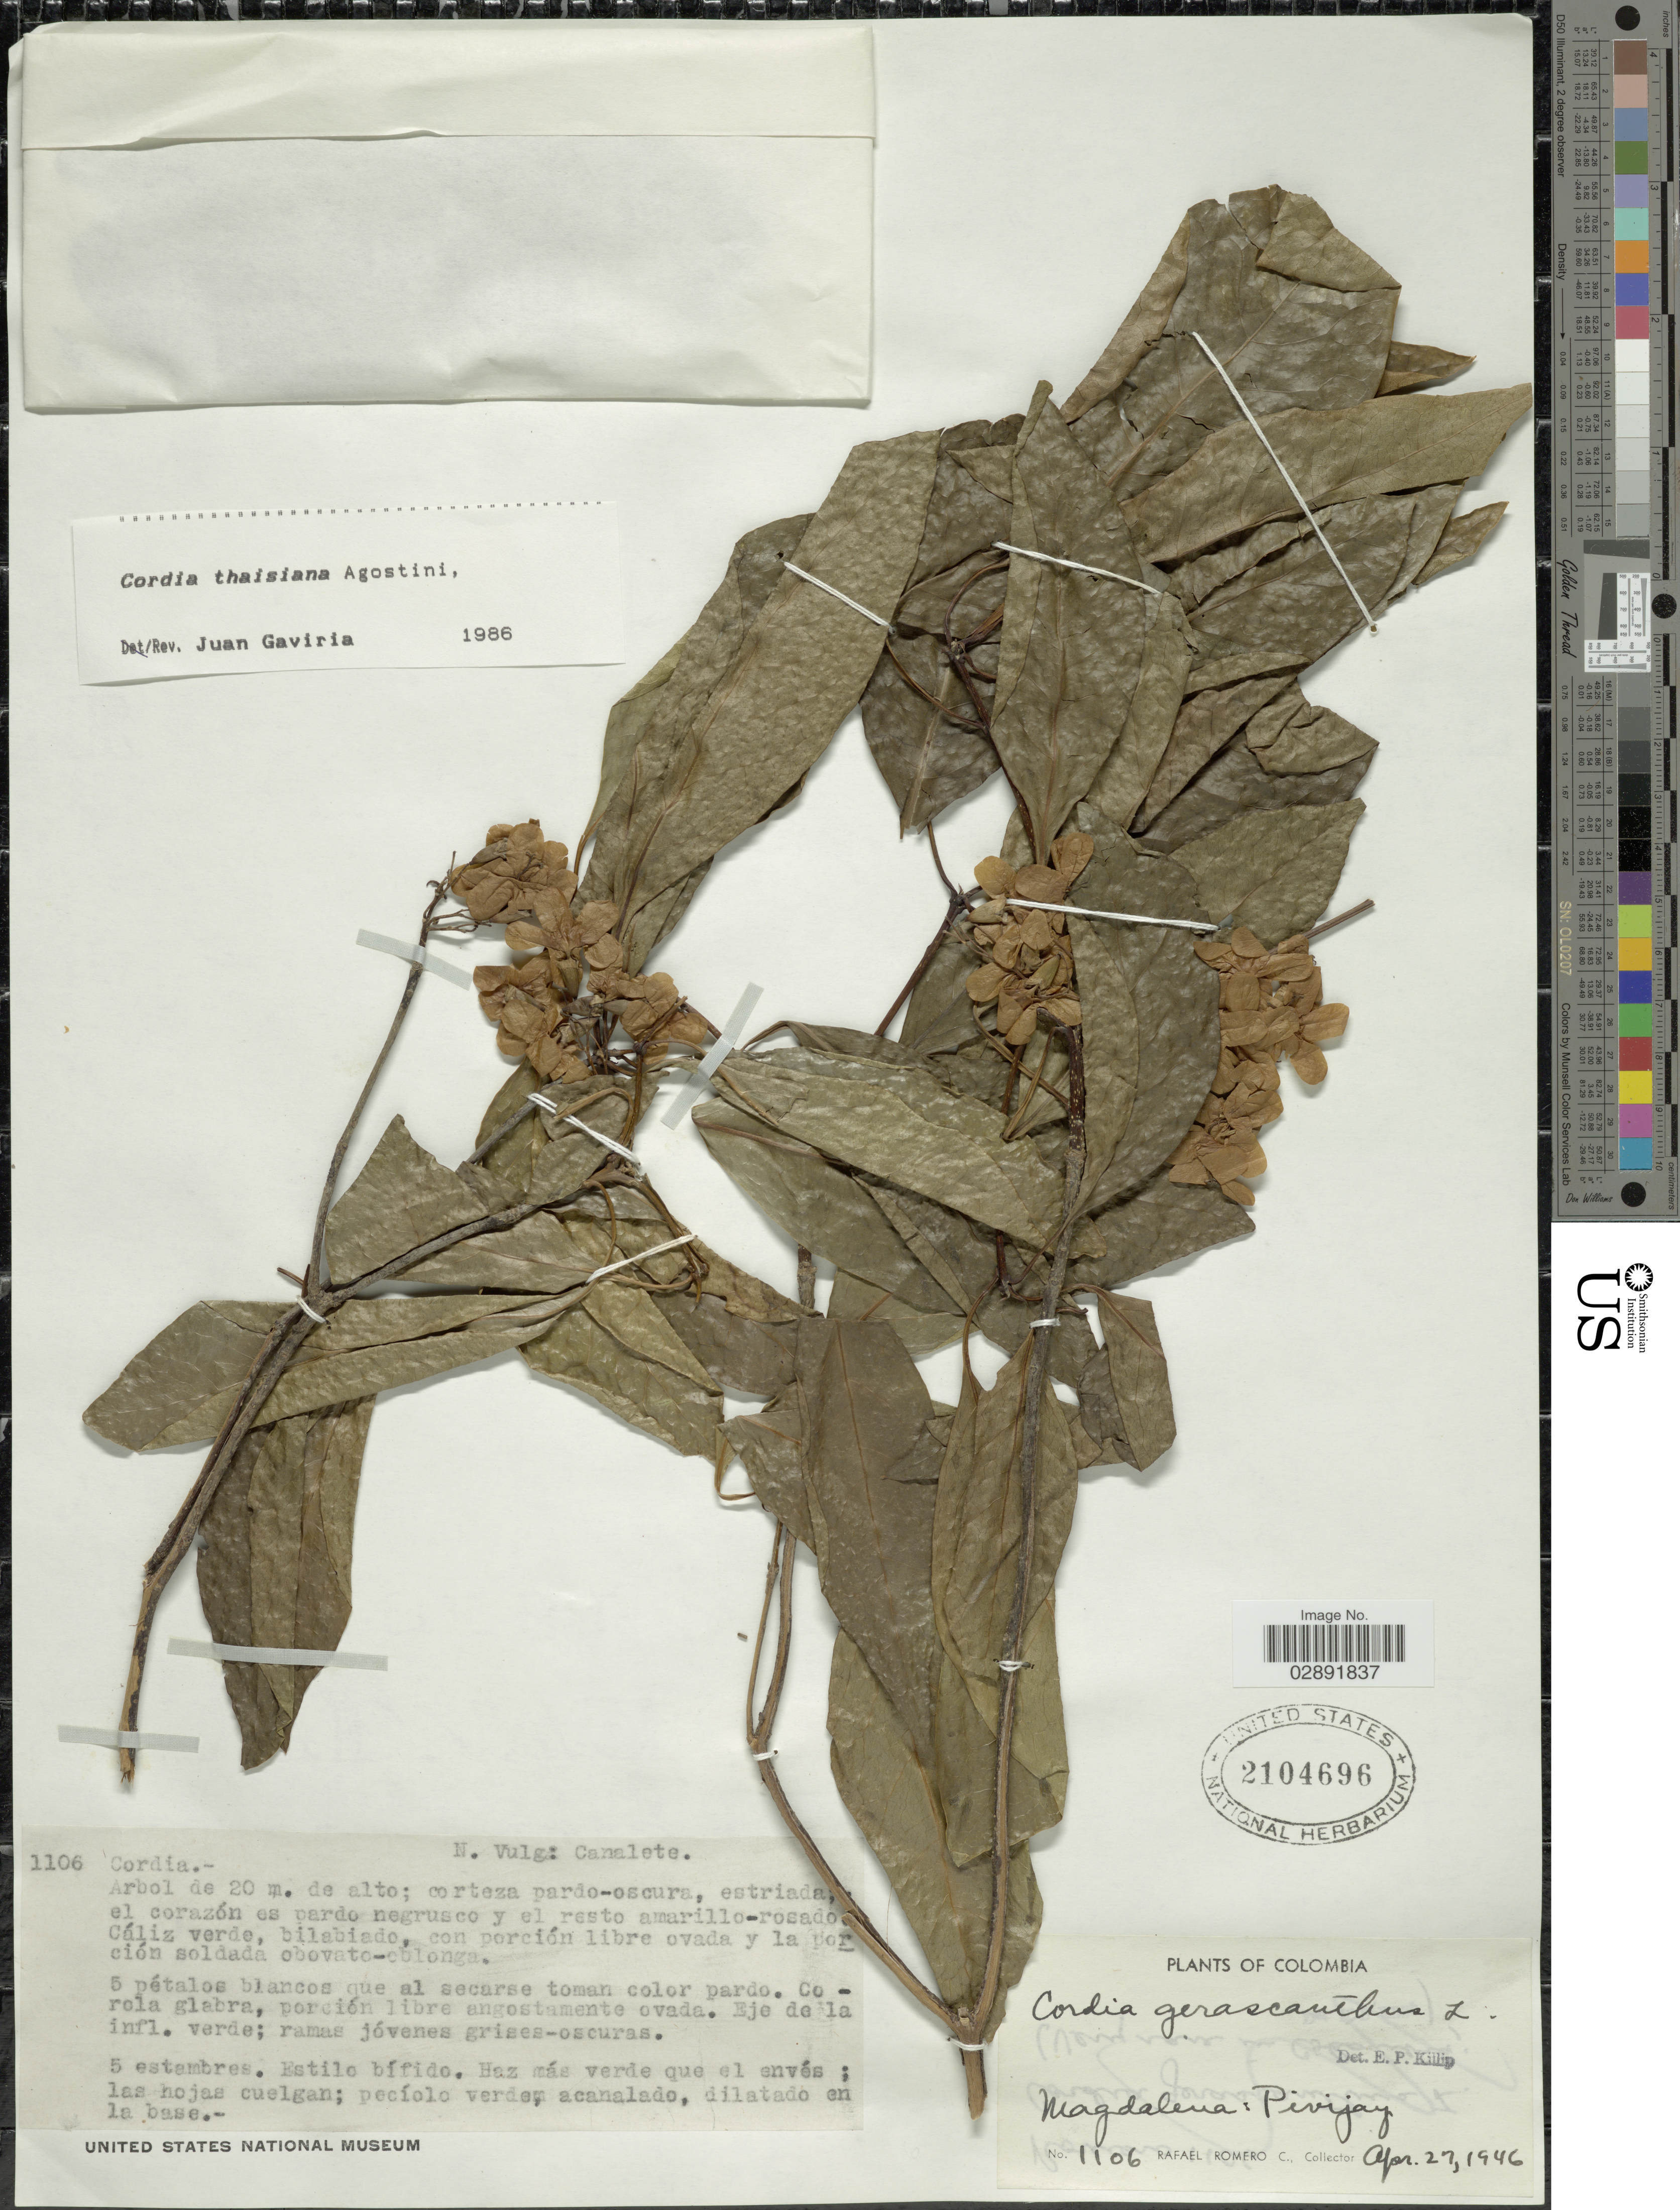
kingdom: Plantae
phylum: Tracheophyta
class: Magnoliopsida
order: Boraginales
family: Cordiaceae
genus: Cordia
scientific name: Cordia thaisiana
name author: G. Agostini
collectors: R. Romero Castañeda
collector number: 1106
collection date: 1946-04-27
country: Colombia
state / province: Magdalena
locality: Pivijay.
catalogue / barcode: US 2104696